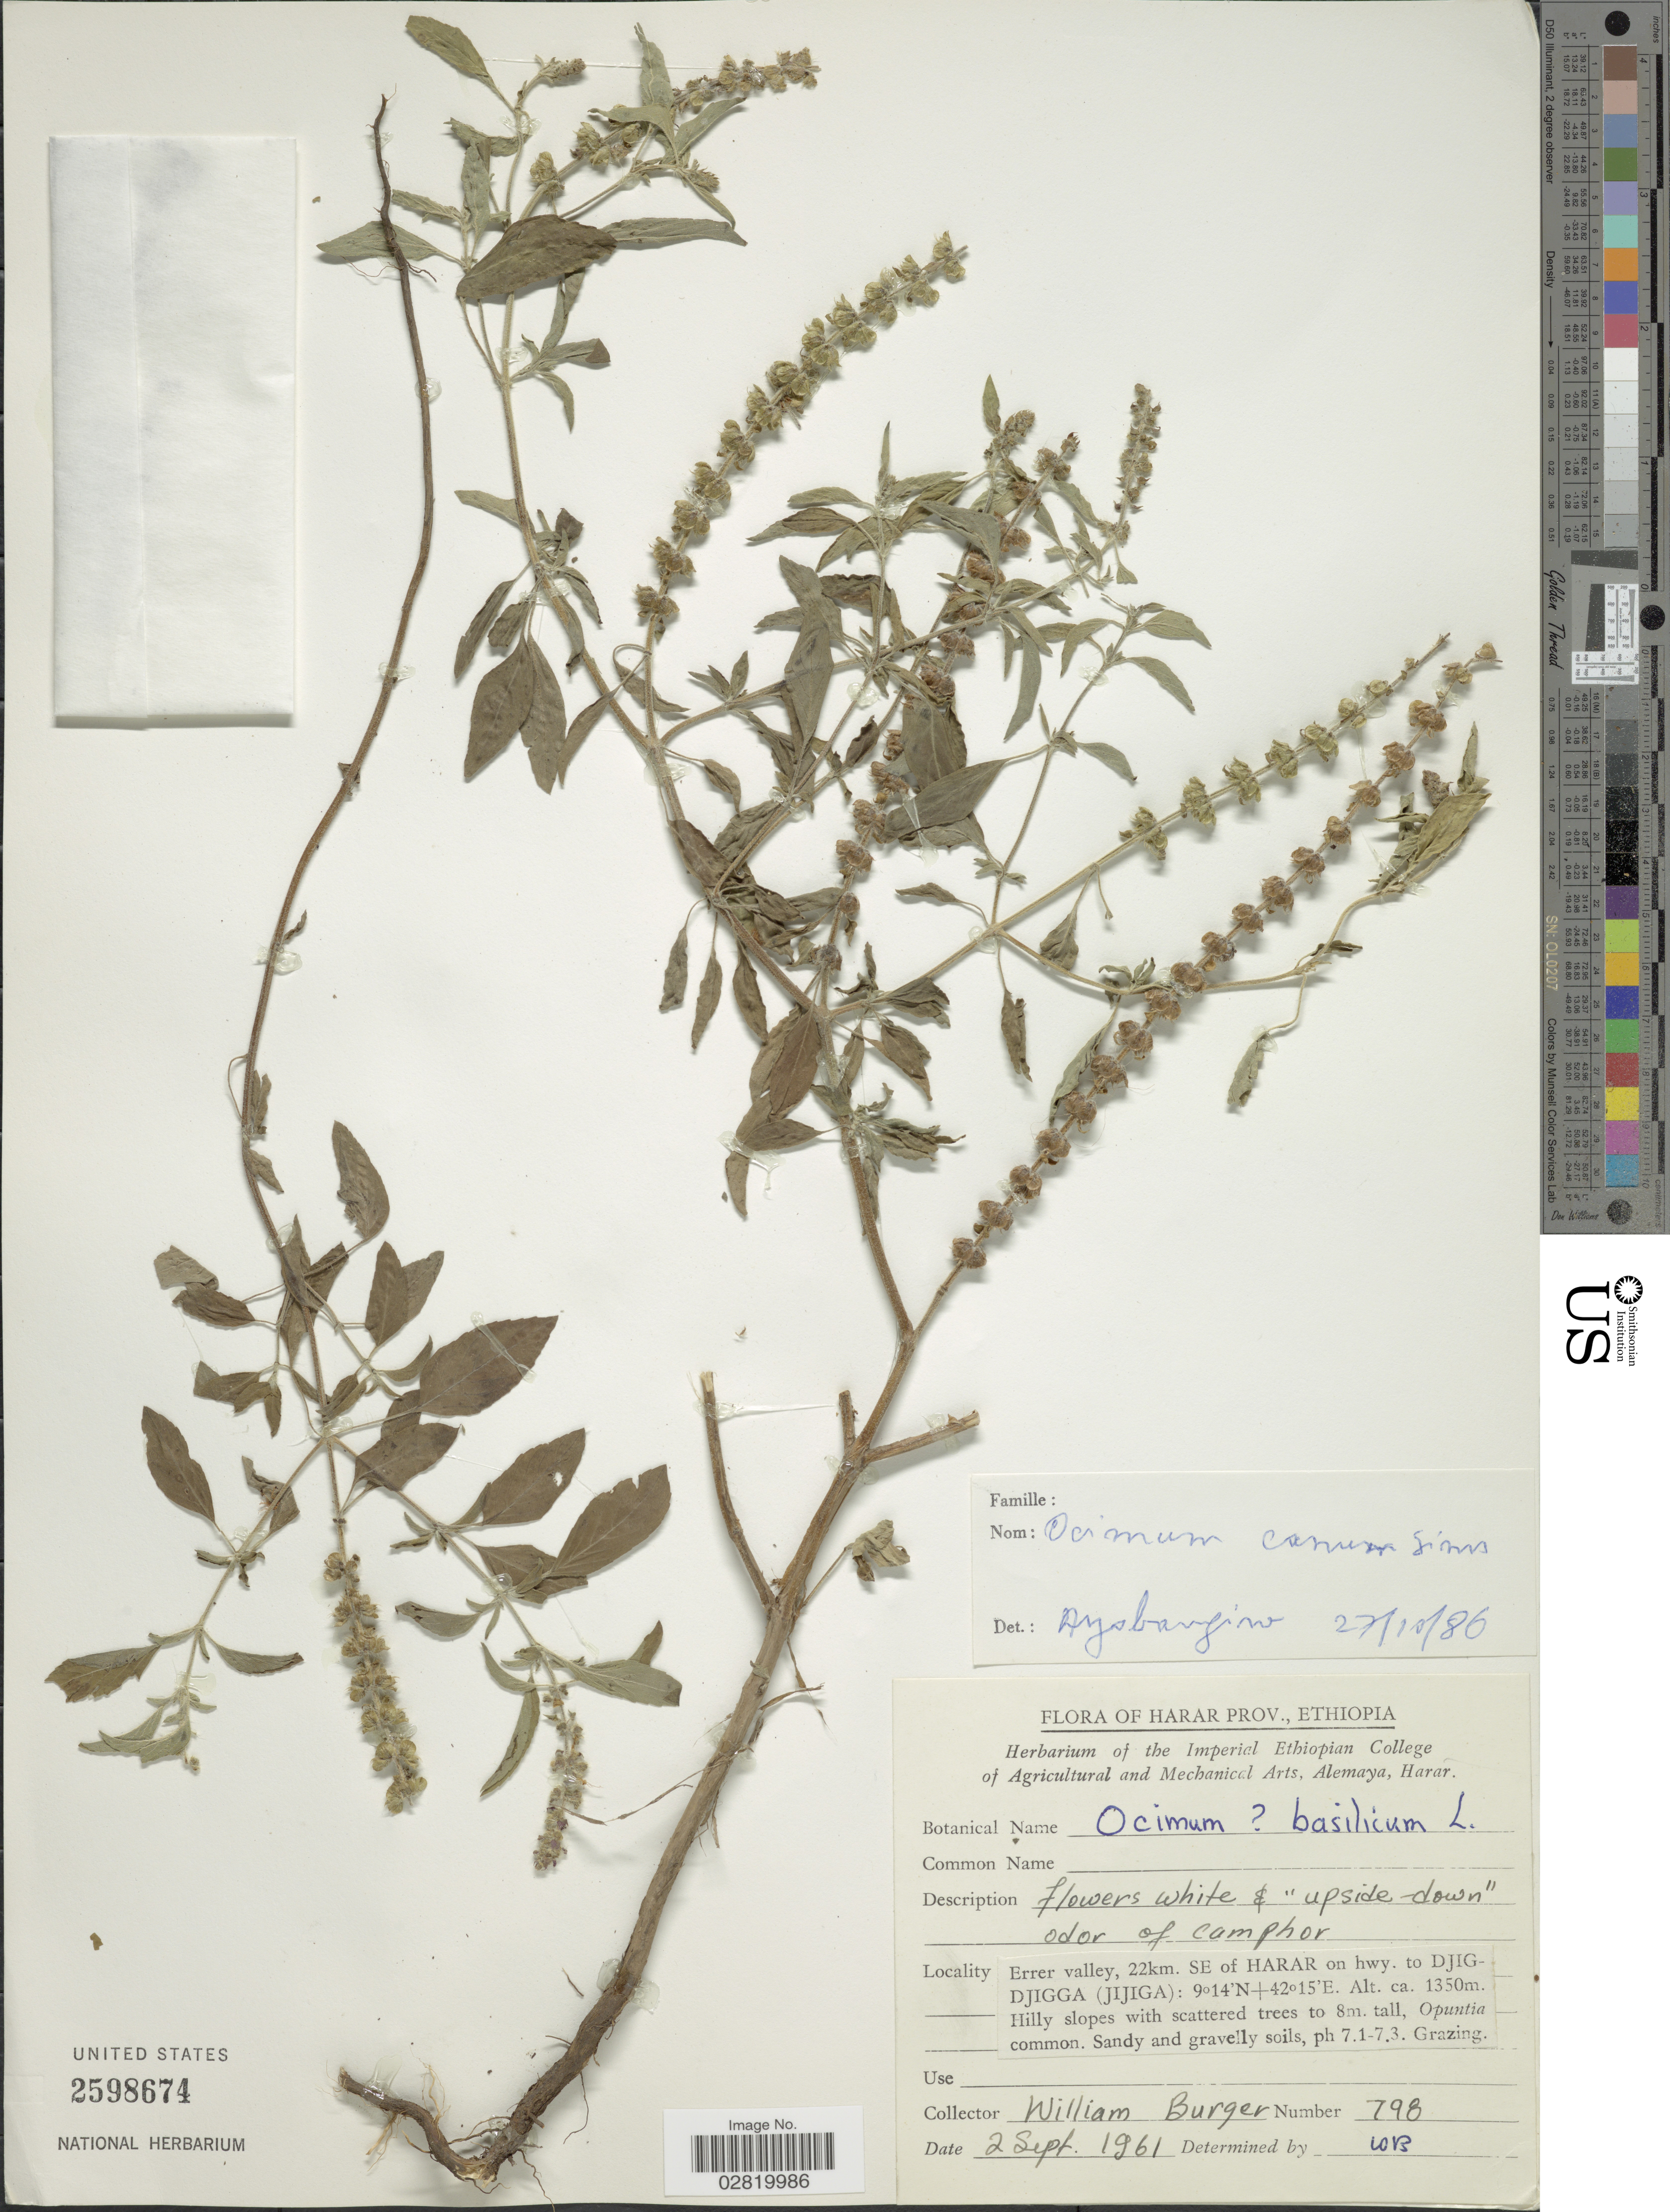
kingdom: Plantae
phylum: Tracheophyta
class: Magnoliopsida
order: Lamiales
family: Lamiaceae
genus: Ocimum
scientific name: Ocimum canum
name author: Sims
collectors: W. Buger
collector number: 798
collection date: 1961-09-02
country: Ethiopia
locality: Harar Prov., Errer valley, 22 km. SE of Harar on hwy. to Djig-Djigga (Jijiga).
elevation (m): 1350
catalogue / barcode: US 2598674